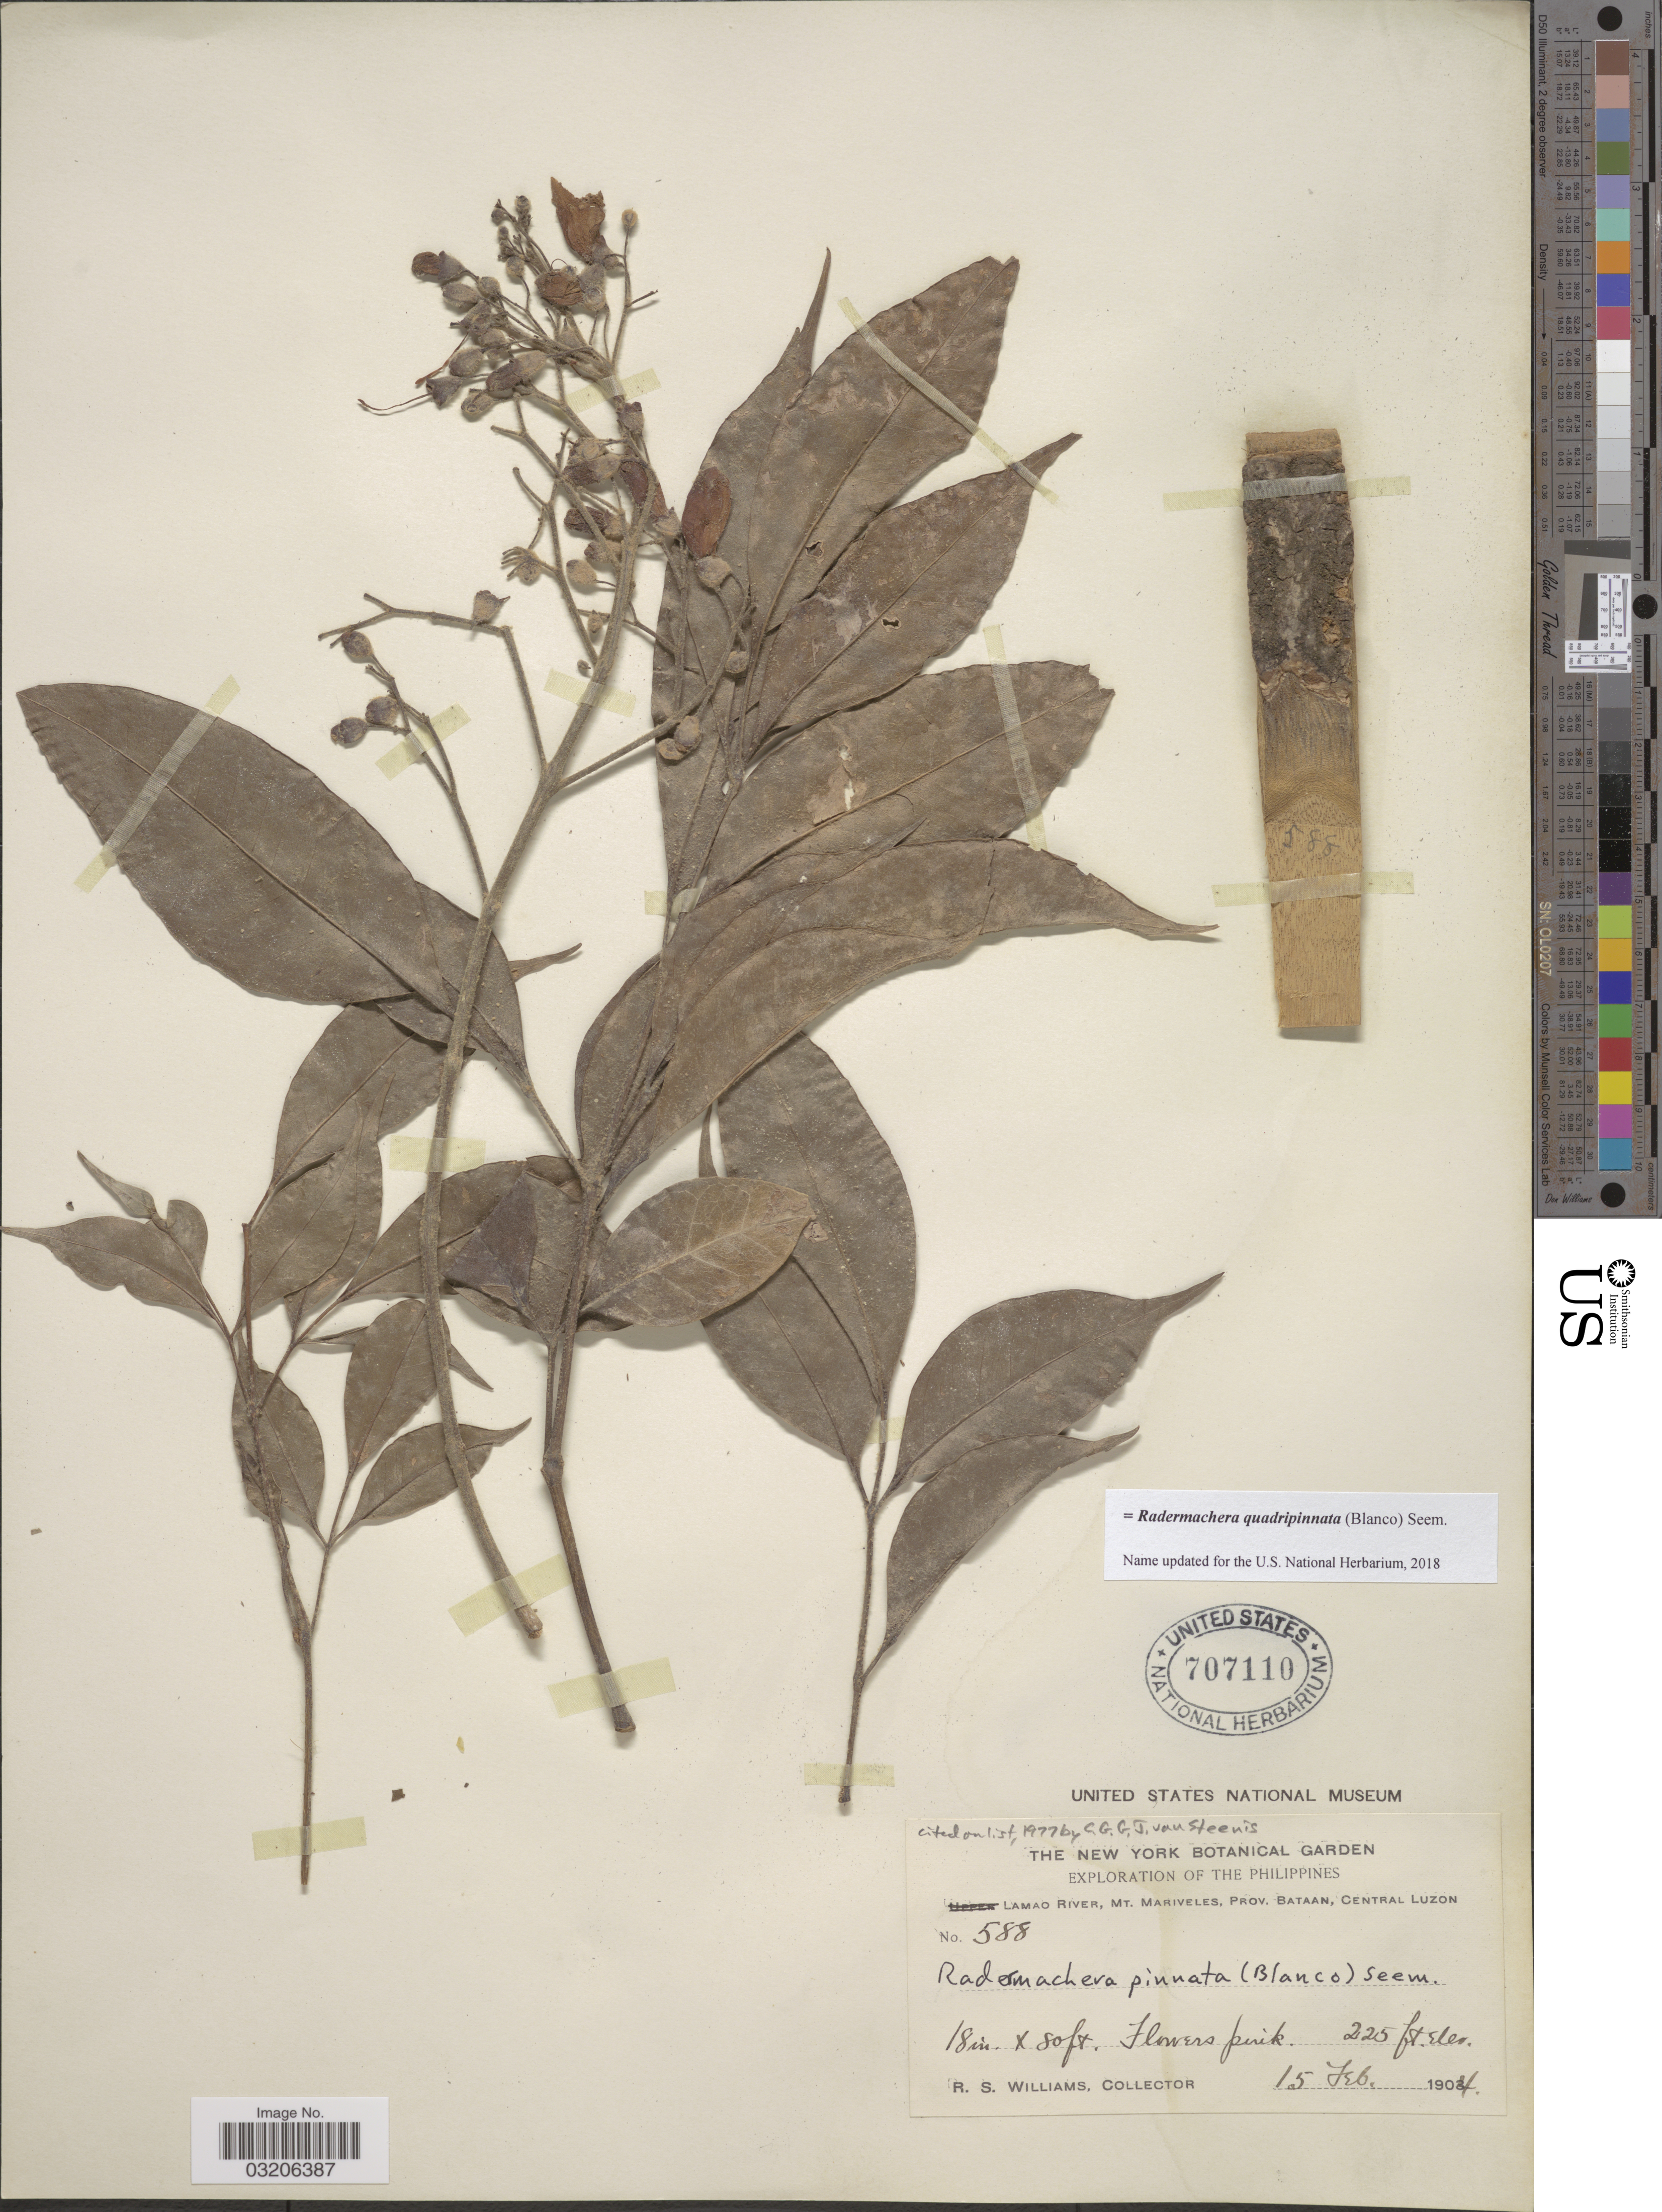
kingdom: Plantae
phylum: Tracheophyta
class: Magnoliopsida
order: Lamiales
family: Bignoniaceae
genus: Radermachera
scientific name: Radermachera quadripinnata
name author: (Blanco) Seem.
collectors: R. S. Williams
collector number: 588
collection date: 1904-02-15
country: Philippines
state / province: Central Luzon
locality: Lamao River, Mt. Mariveles, Prov. Bataan.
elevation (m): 69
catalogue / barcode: US 707110